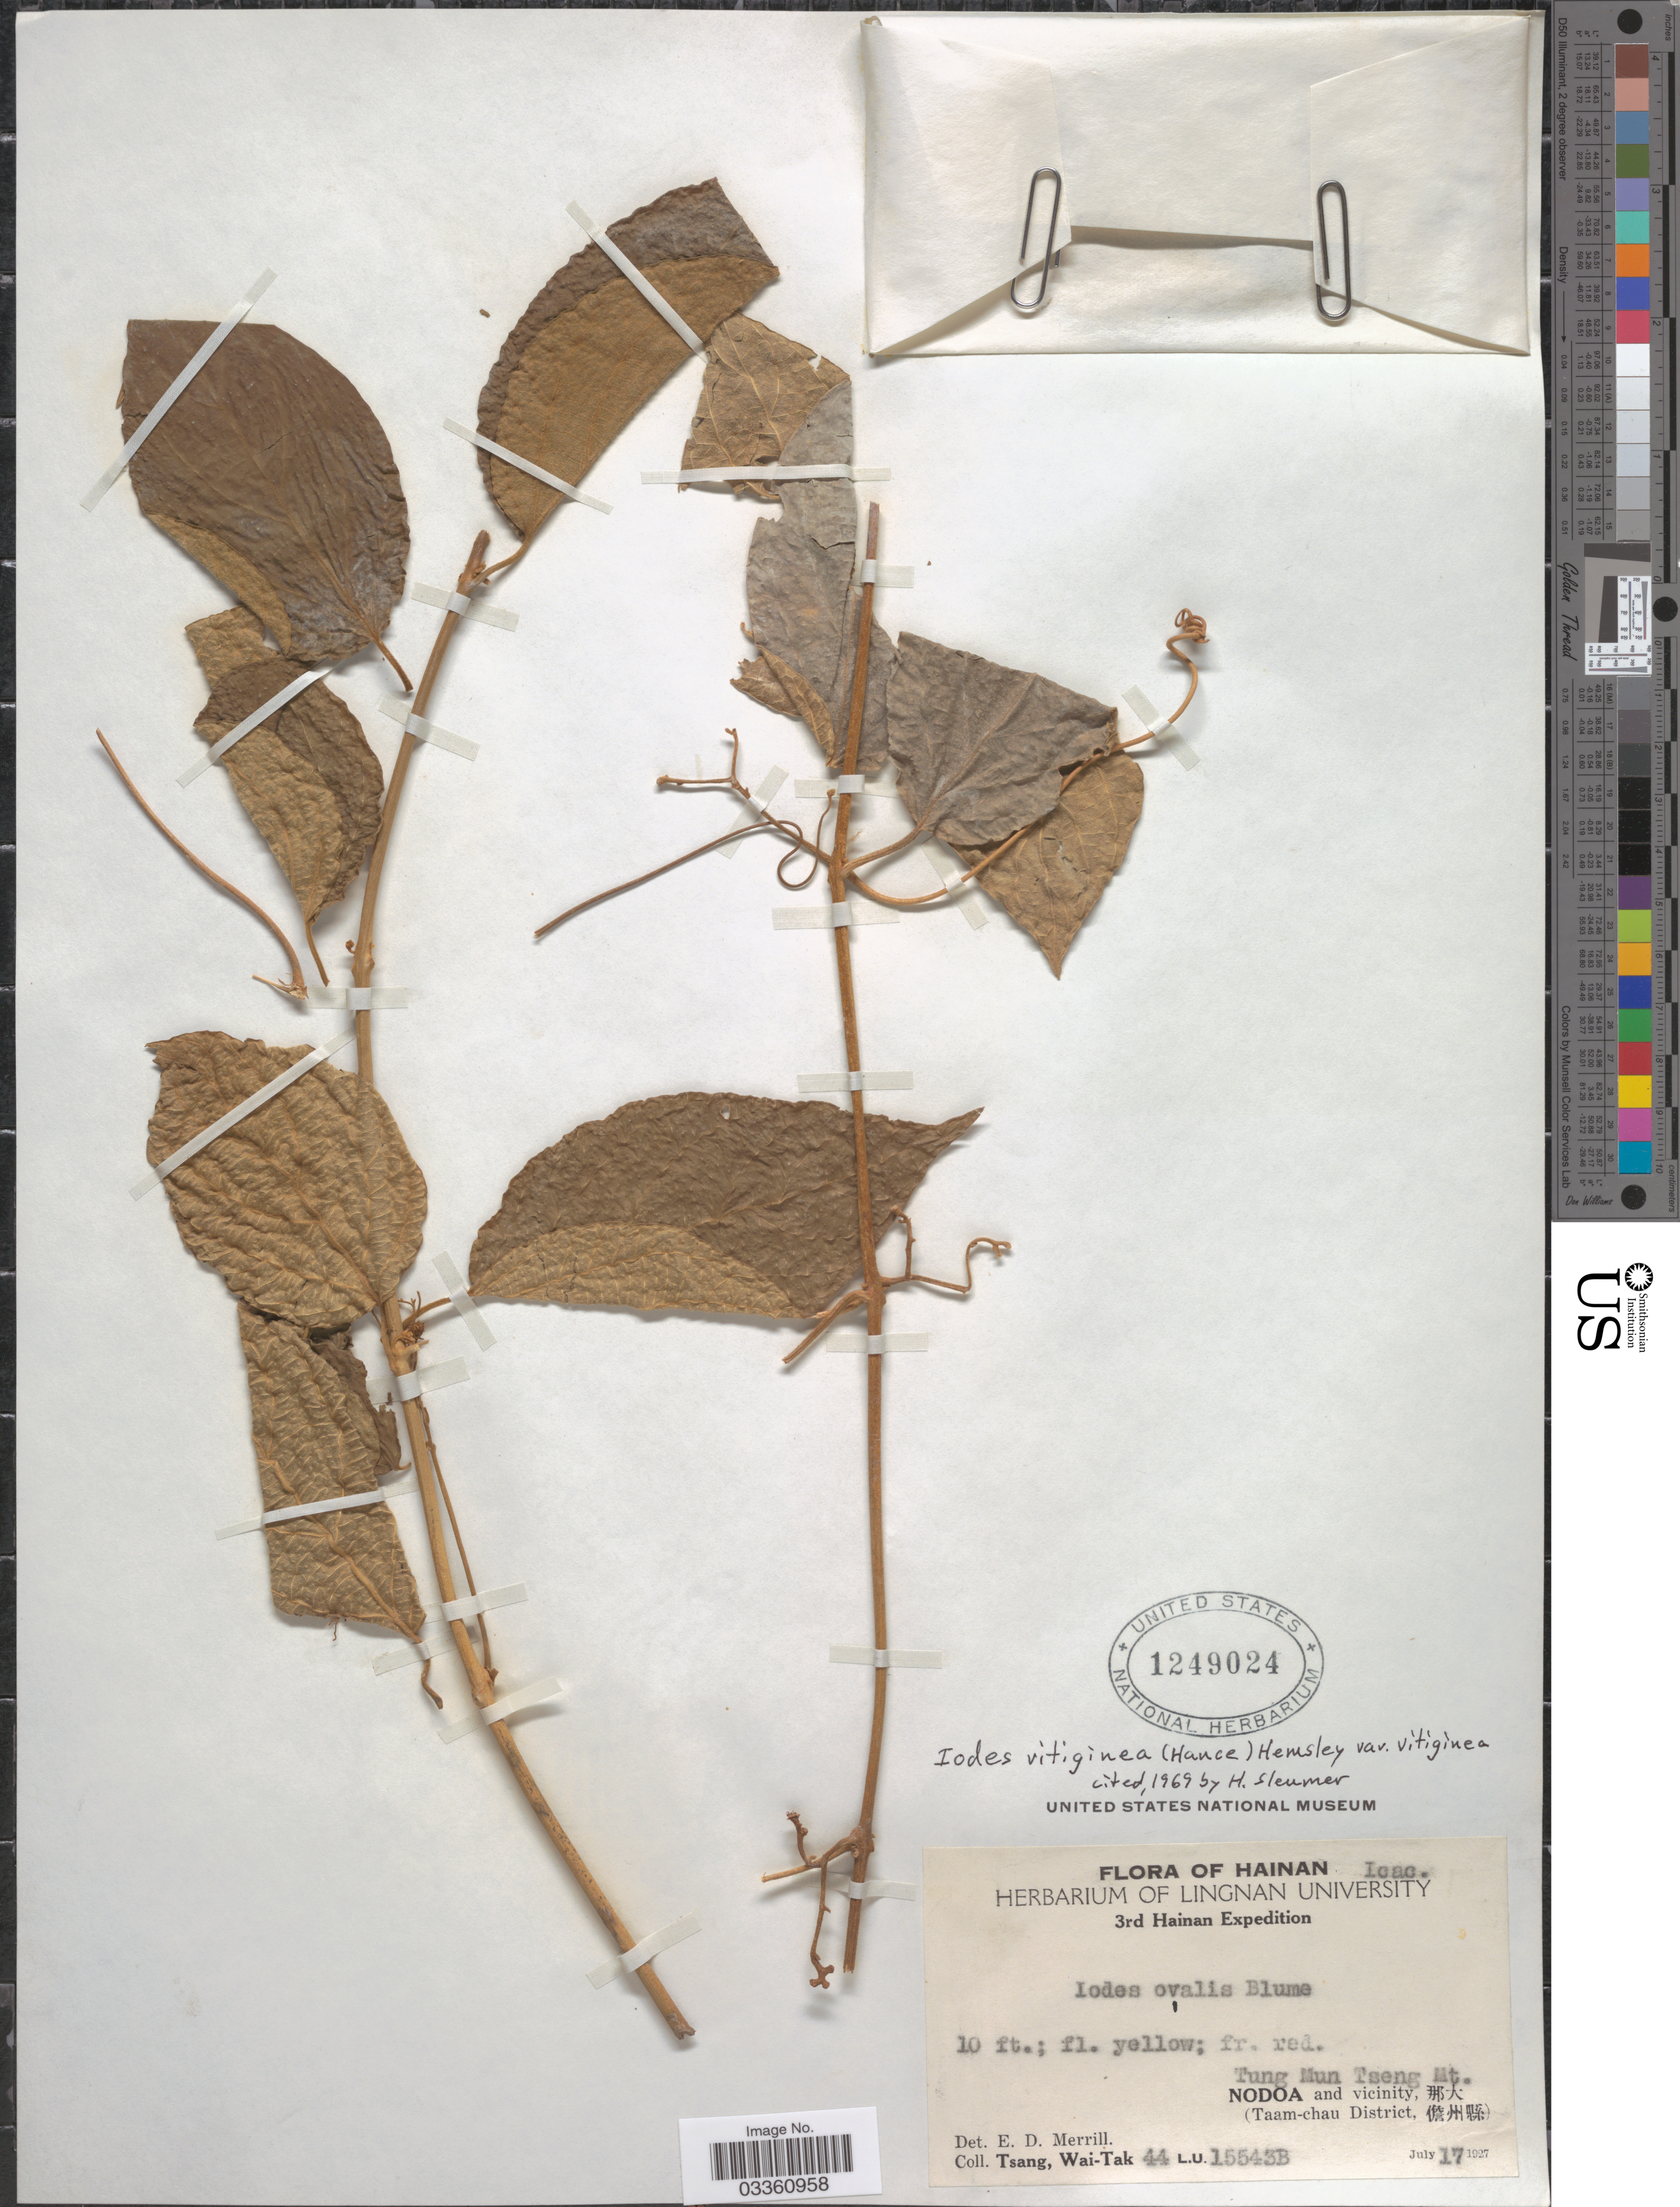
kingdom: Plantae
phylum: Tracheophyta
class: Magnoliopsida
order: Icacinales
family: Icacinaceae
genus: Iodes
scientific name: Iodes vitiginea var. vitiginea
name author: (Hance) Hance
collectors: W. T. Tsang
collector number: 44L.U.15543B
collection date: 1927-07-17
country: China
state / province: Hainan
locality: Tung Mun Tseng Mt. Nodoa and vicinity, X. (Taam-chau District, X).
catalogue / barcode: US 1249024